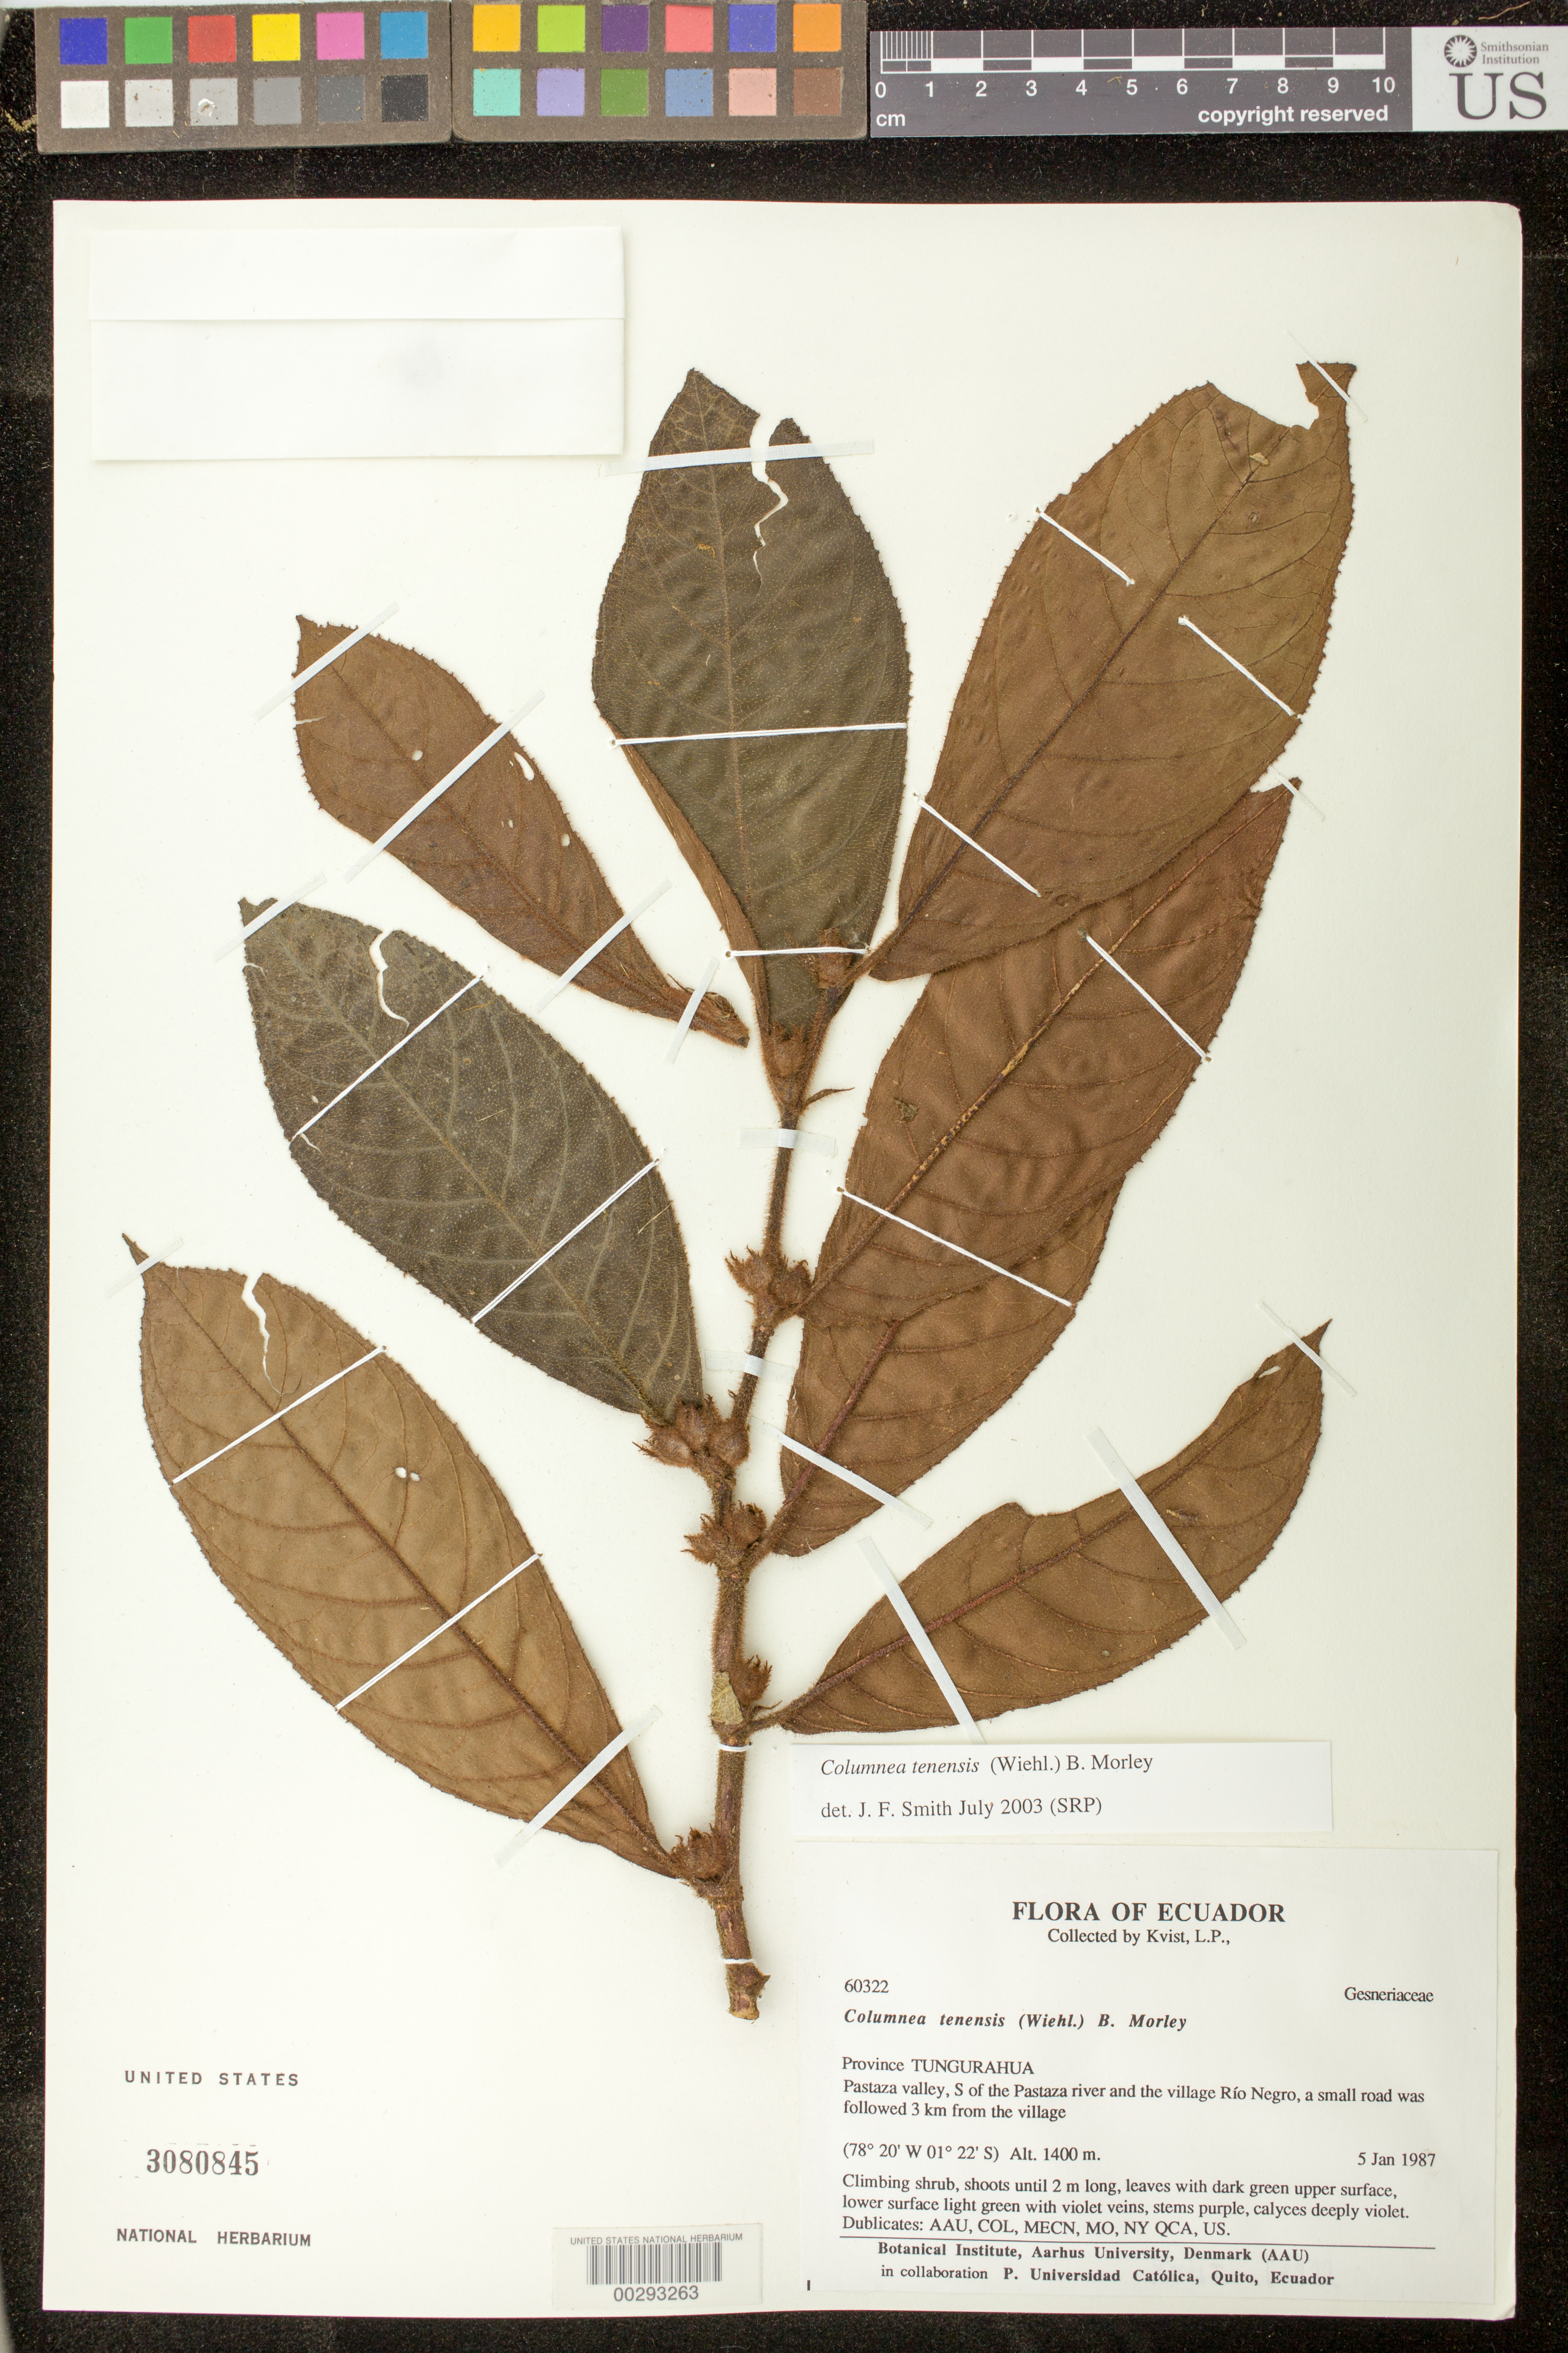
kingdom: Plantae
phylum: Tracheophyta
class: Magnoliopsida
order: Lamiales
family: Gesneriaceae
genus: Columnea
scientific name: Columnea illepida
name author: H.E. Moore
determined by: Clark, J. L.; Skog, Laurence E.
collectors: L. P. Kvist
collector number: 60322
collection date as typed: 05 Jan 1987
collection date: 1987-01-05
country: Ecuador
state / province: Tungurahua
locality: Pastaza valley, S of Pastaza River and the village Rio Negro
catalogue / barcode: US 3080845